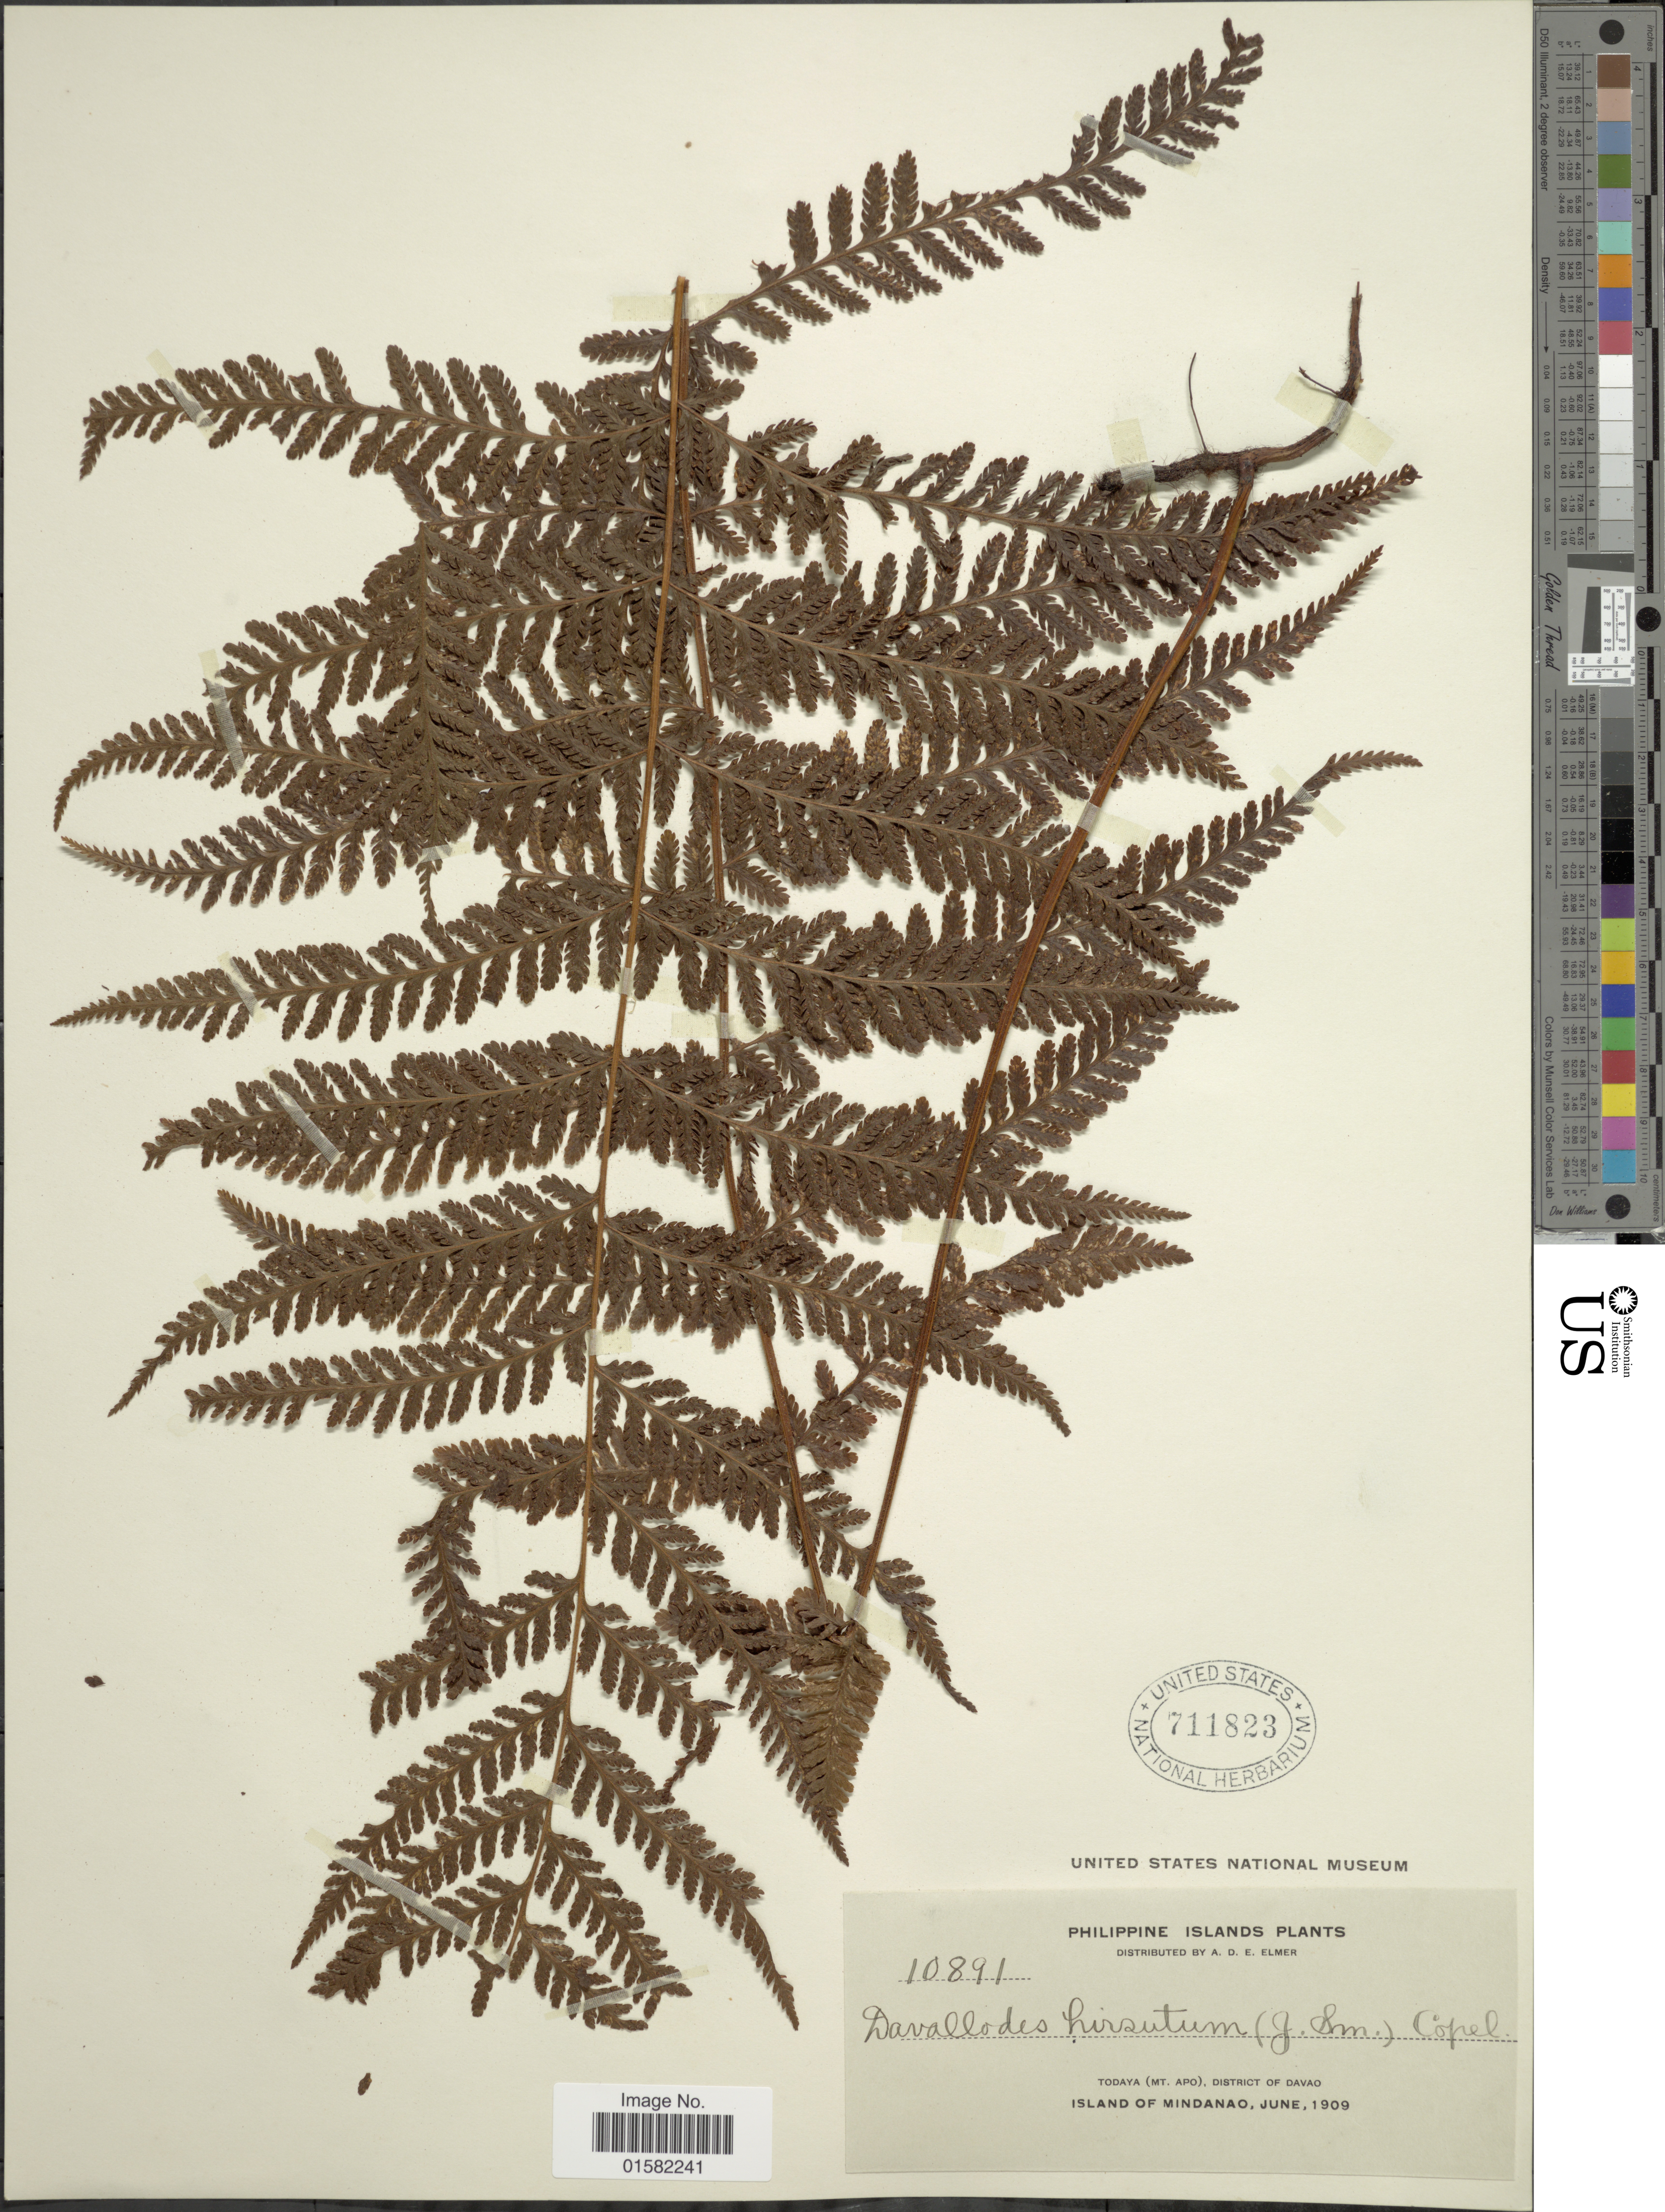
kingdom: Plantae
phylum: Tracheophyta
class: Polypodiopsida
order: Polypodiales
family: Davalliaceae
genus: Davallodes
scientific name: Davallodes hirsutum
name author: (J. Sm.) Copel.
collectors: A. D. E. Elmer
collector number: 10891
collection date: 1909-06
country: Philippines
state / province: Davao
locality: Philippine Islands, Todaya (Mt. Apo), District of Davao, Island of Mindanao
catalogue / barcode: US 711823